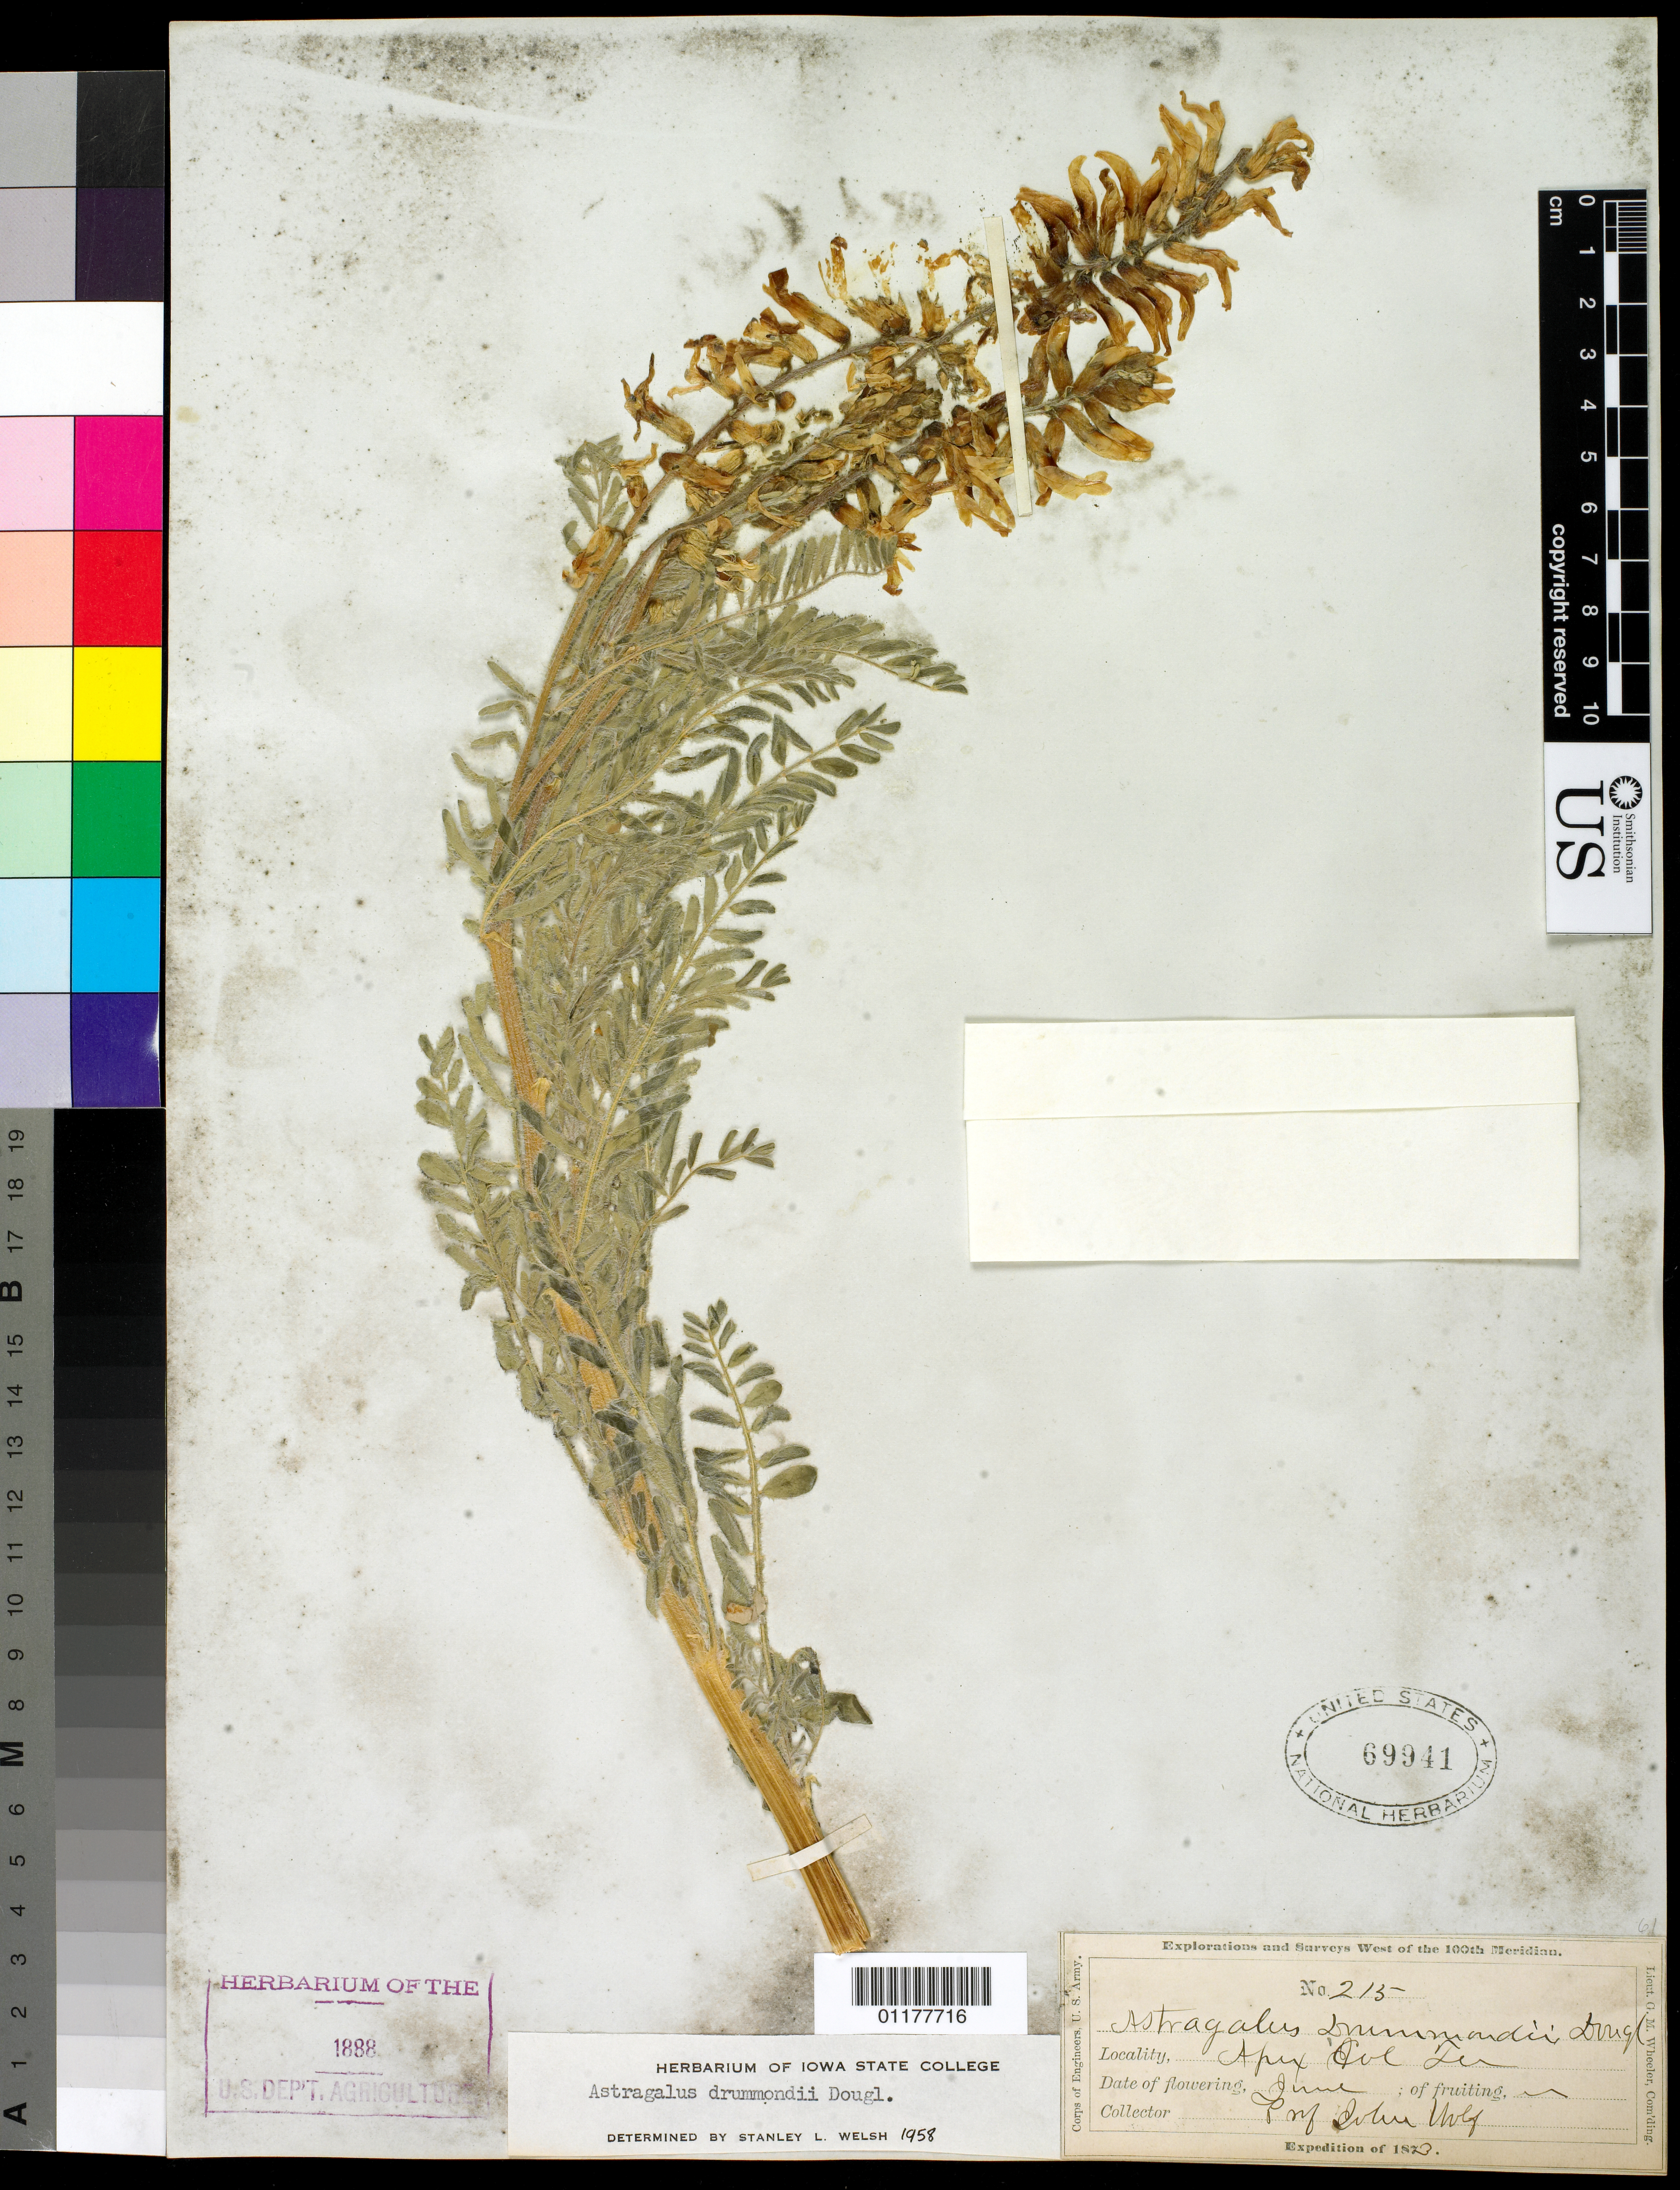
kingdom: Plantae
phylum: Tracheophyta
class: Magnoliopsida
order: Fabales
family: Fabaceae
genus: Astragalus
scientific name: Astragalus drummondii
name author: Hook.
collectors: J. Wolf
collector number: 215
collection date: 1873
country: United States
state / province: Colorado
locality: Apex, Col. Ter.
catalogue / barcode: US 69941